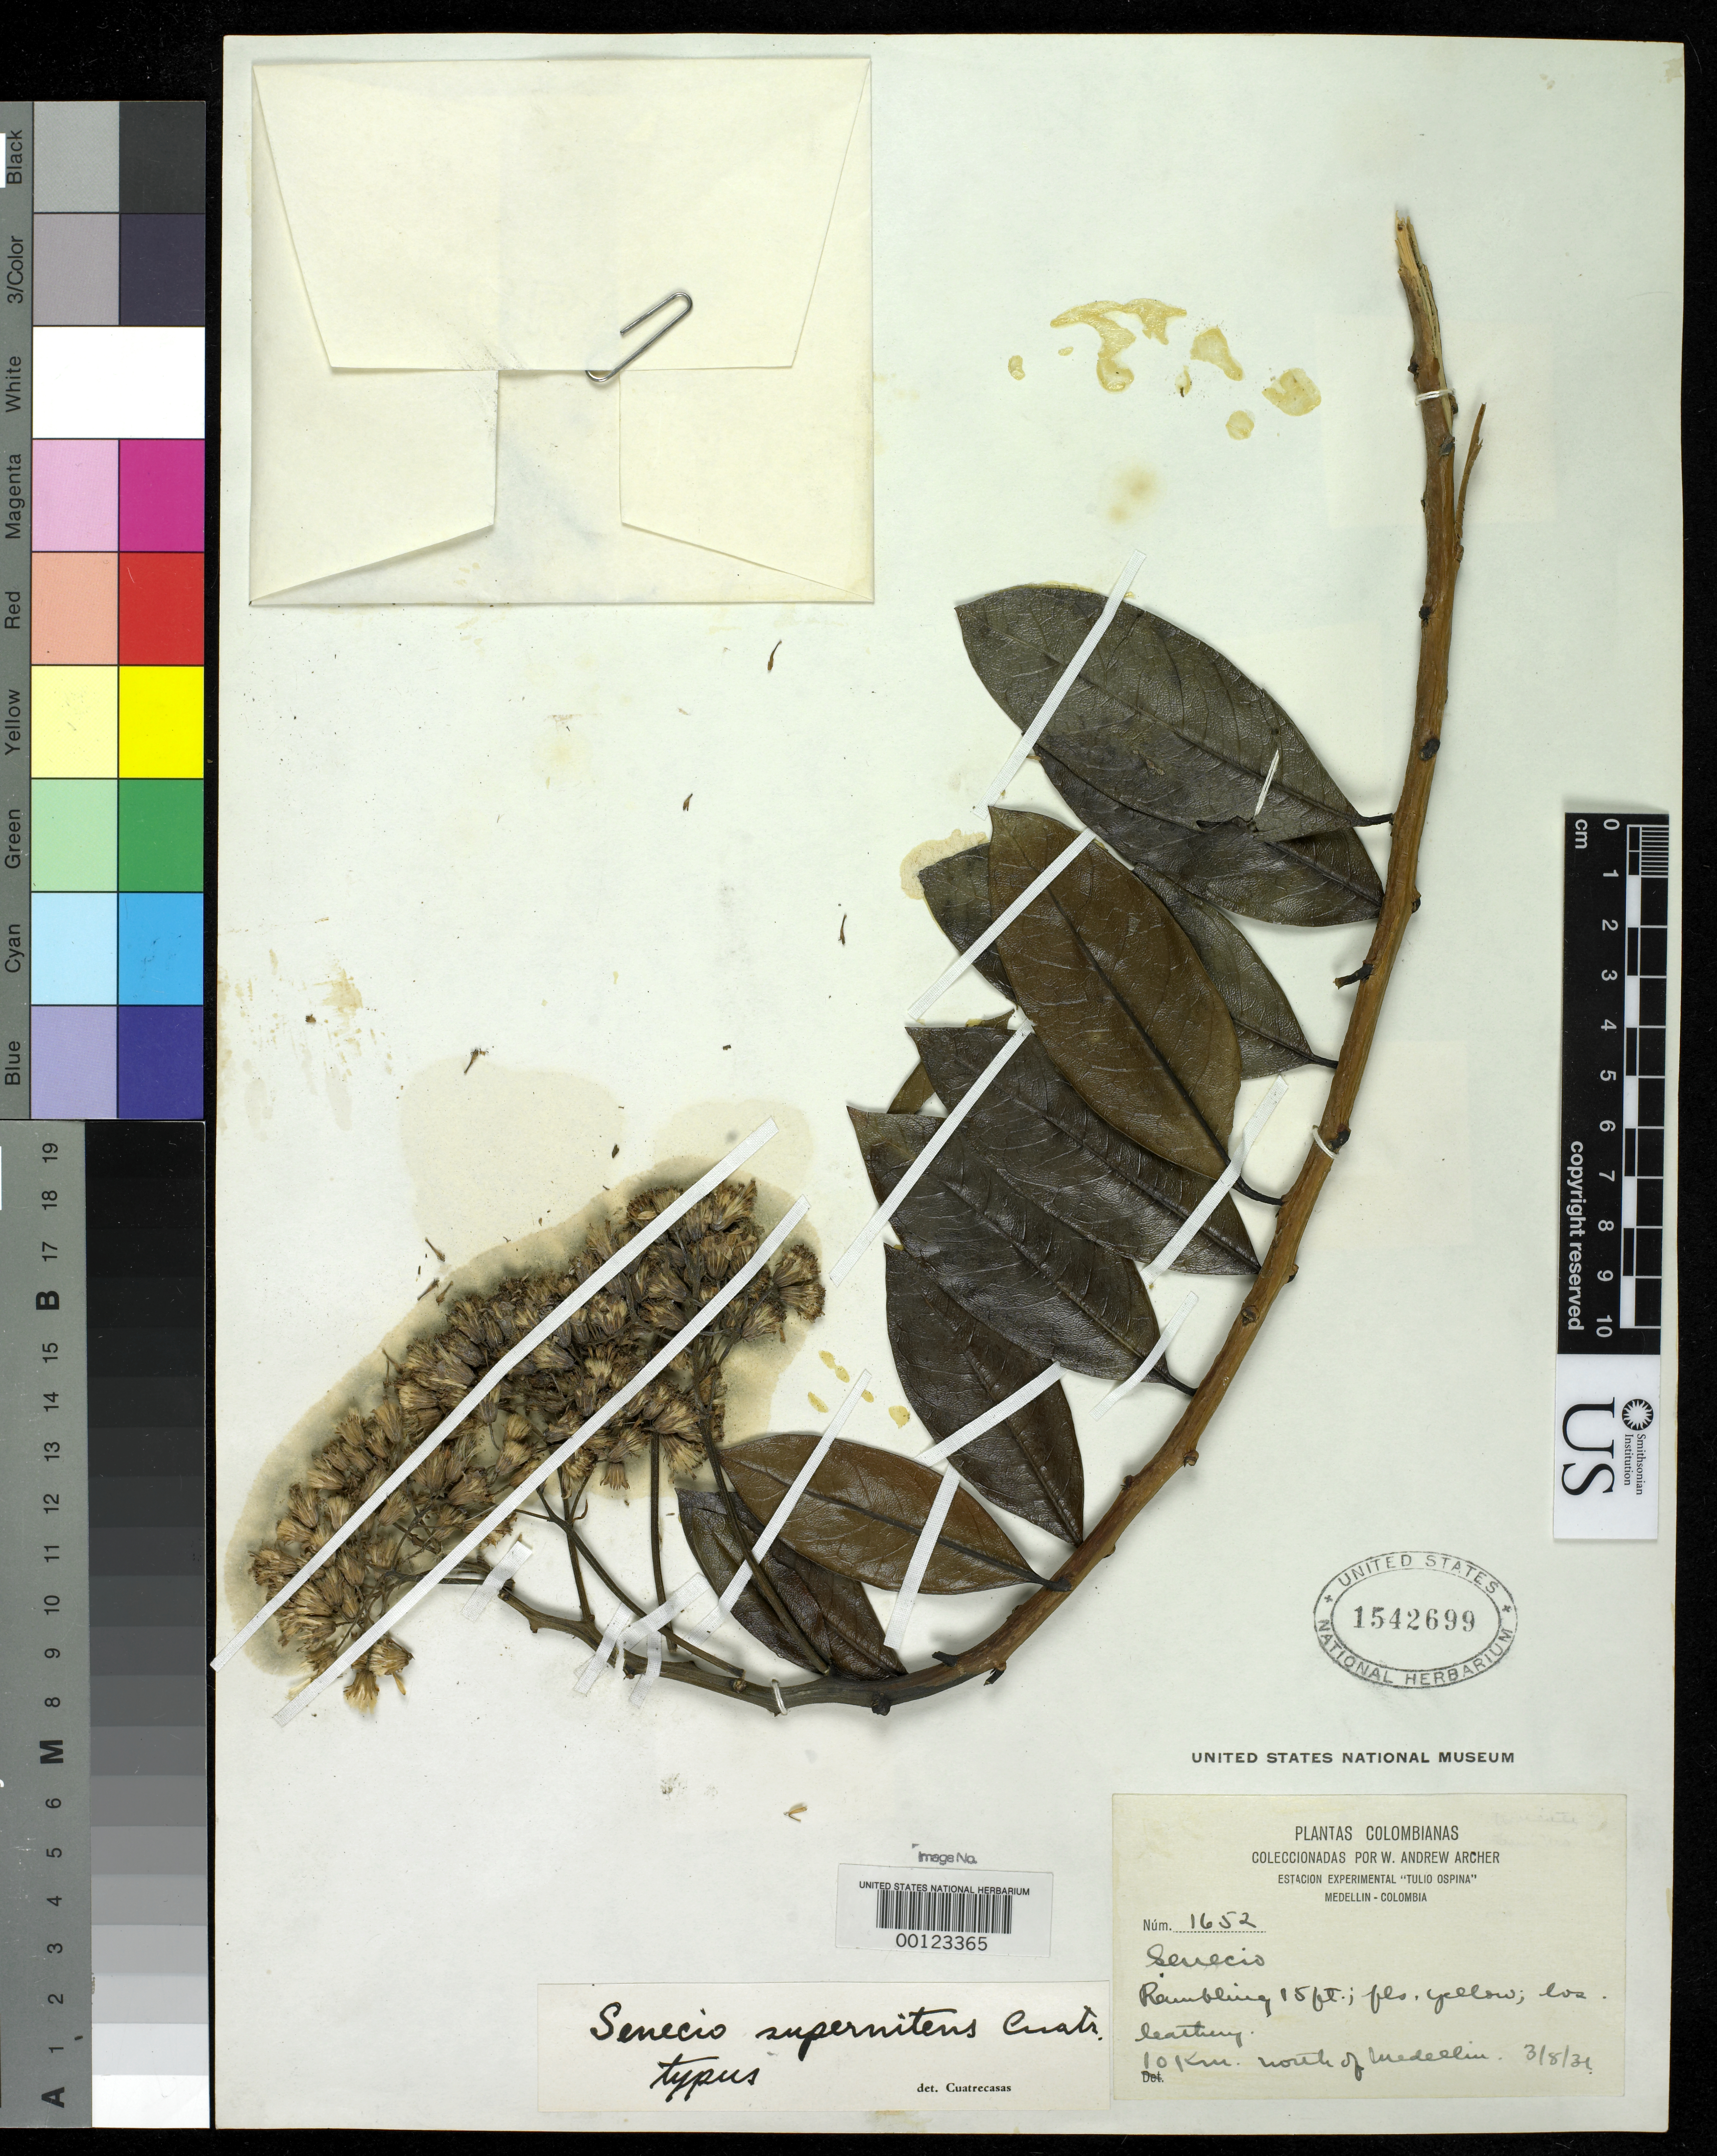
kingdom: Plantae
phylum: Tracheophyta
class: Magnoliopsida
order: Asterales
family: Asteraceae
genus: Senecio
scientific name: Senecio supernitens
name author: Cuatrec.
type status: Holotype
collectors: W. A. Archer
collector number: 1652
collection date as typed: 03 Aug 1931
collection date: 1931-08-03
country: Colombia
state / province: Antioquia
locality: Medellin.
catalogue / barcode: US 1542699